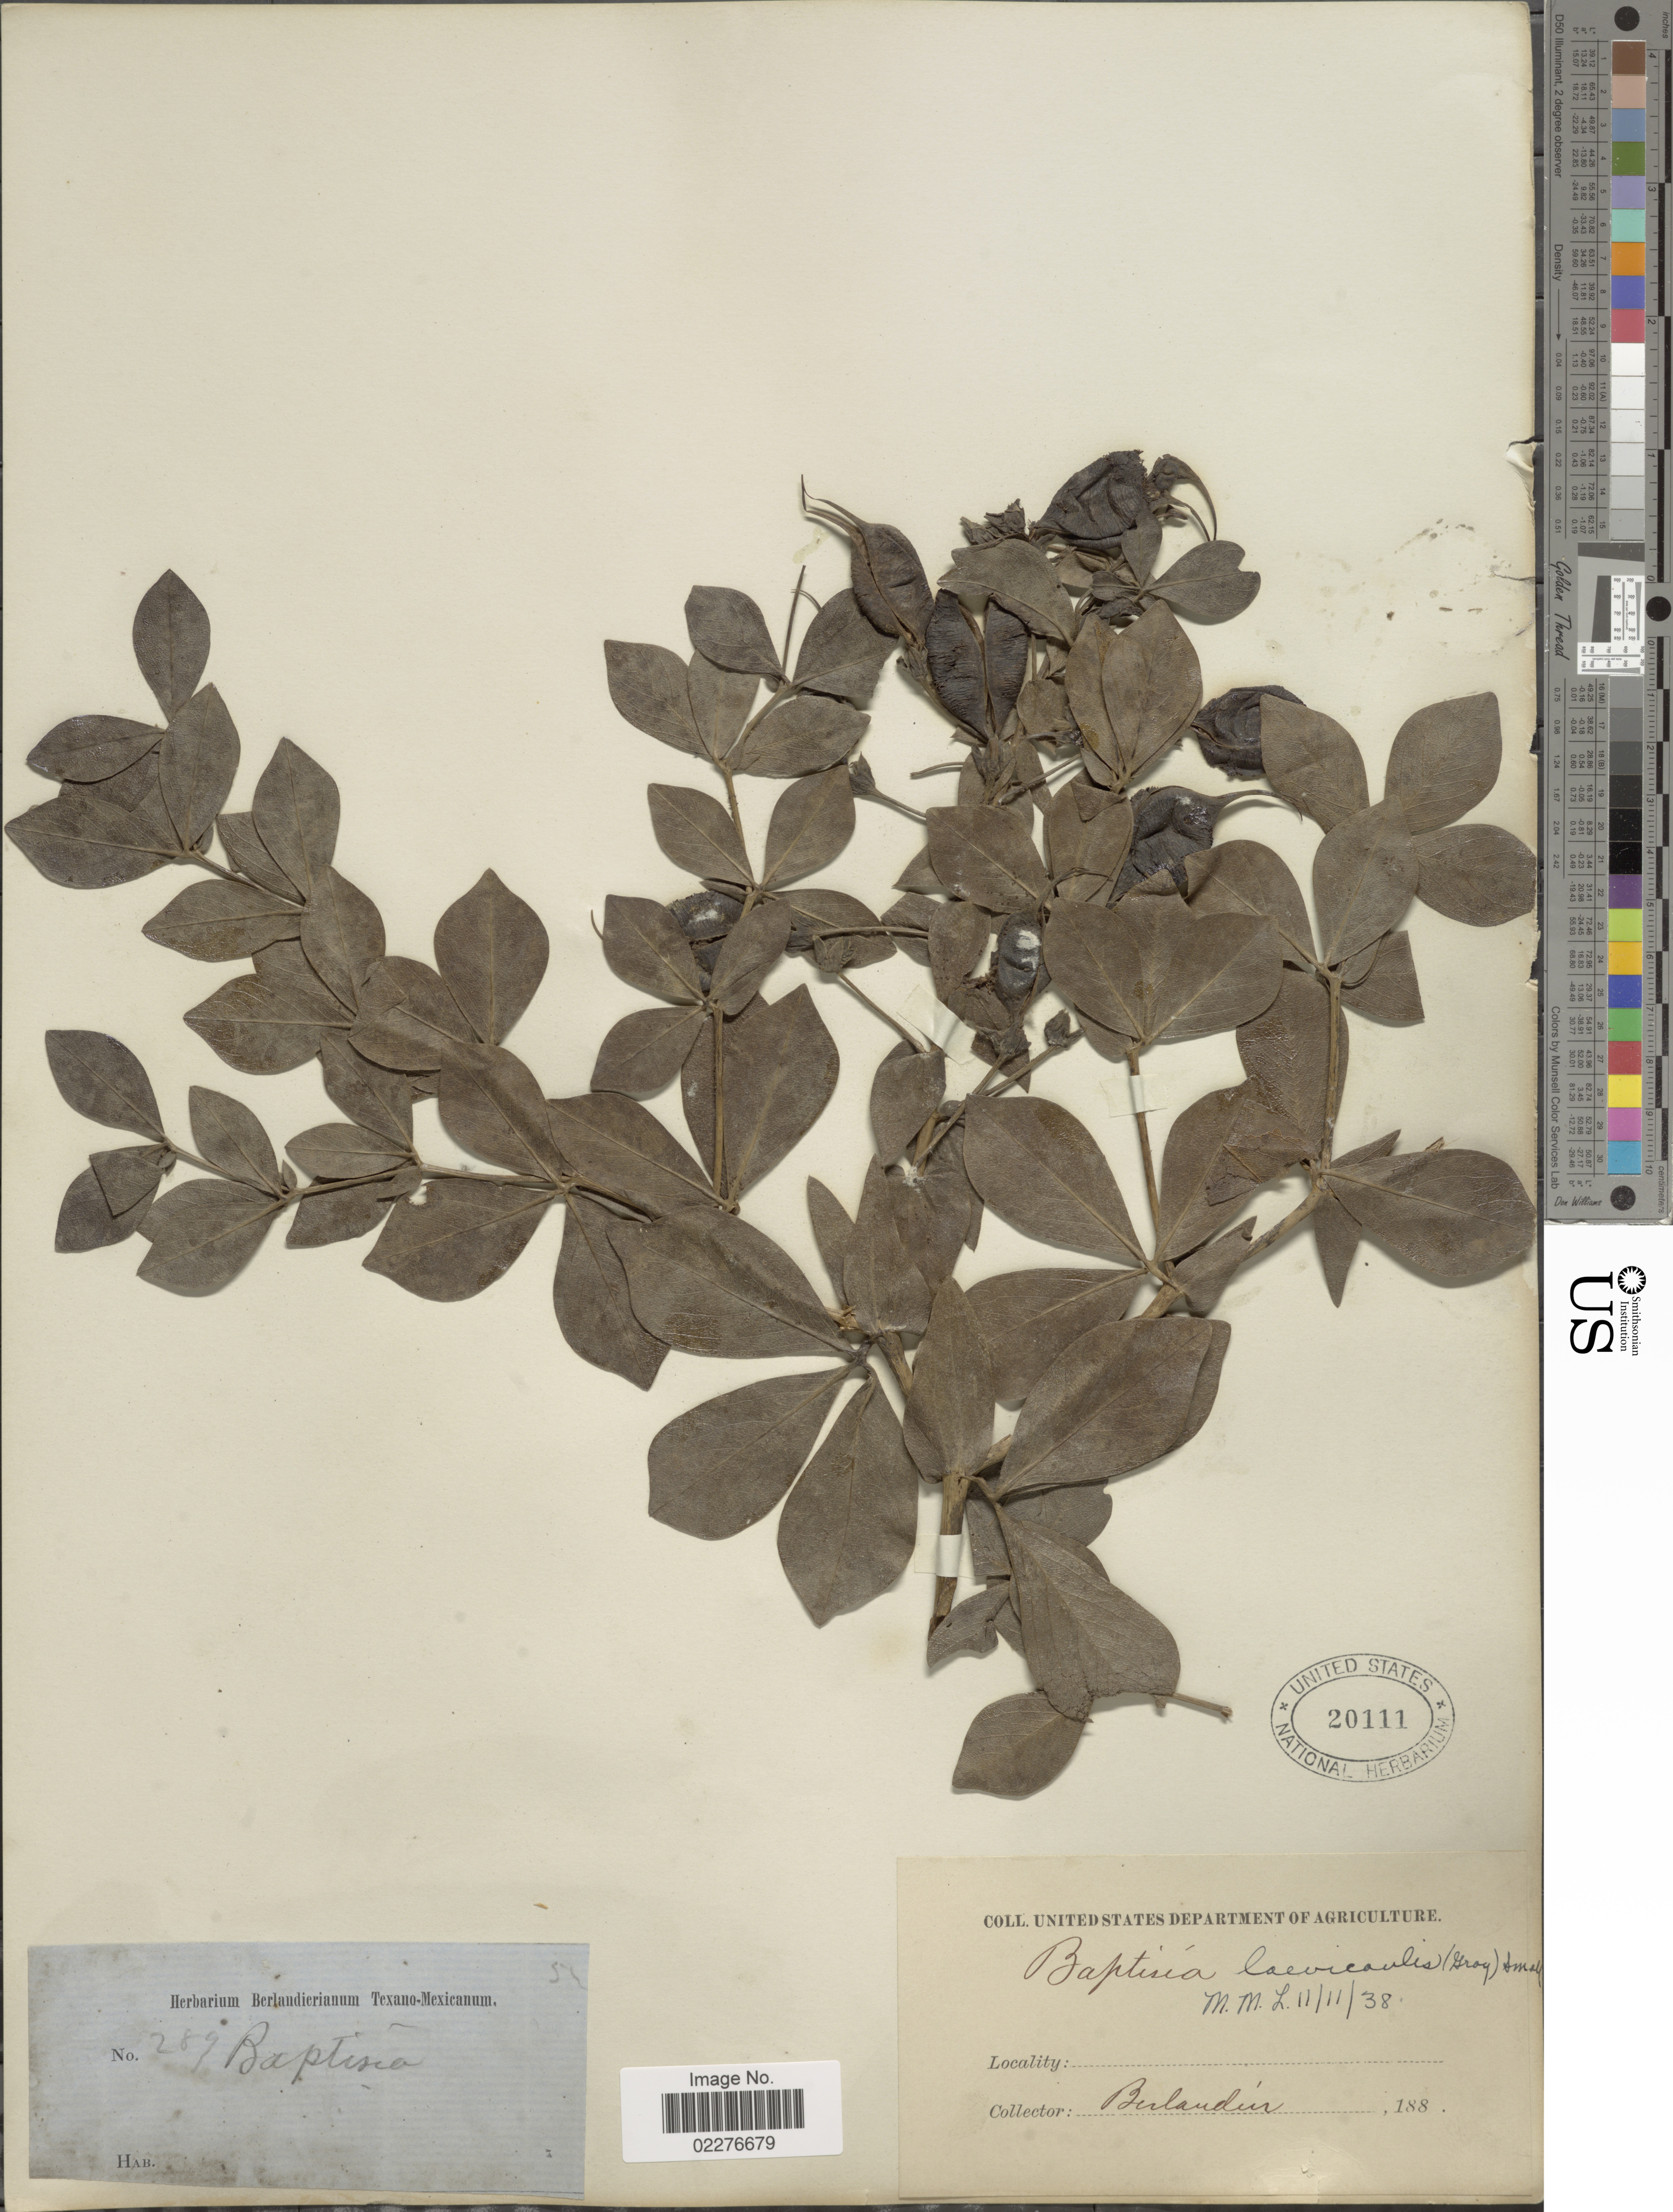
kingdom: Plantae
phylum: Tracheophyta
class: Magnoliopsida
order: Fabales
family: Fabaceae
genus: Baptisia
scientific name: Baptisia laevicaulis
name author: (Canby) Small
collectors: J. L. Berlandier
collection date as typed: Transcribed d/m/y: //188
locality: Texas/Mexico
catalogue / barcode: US 20111